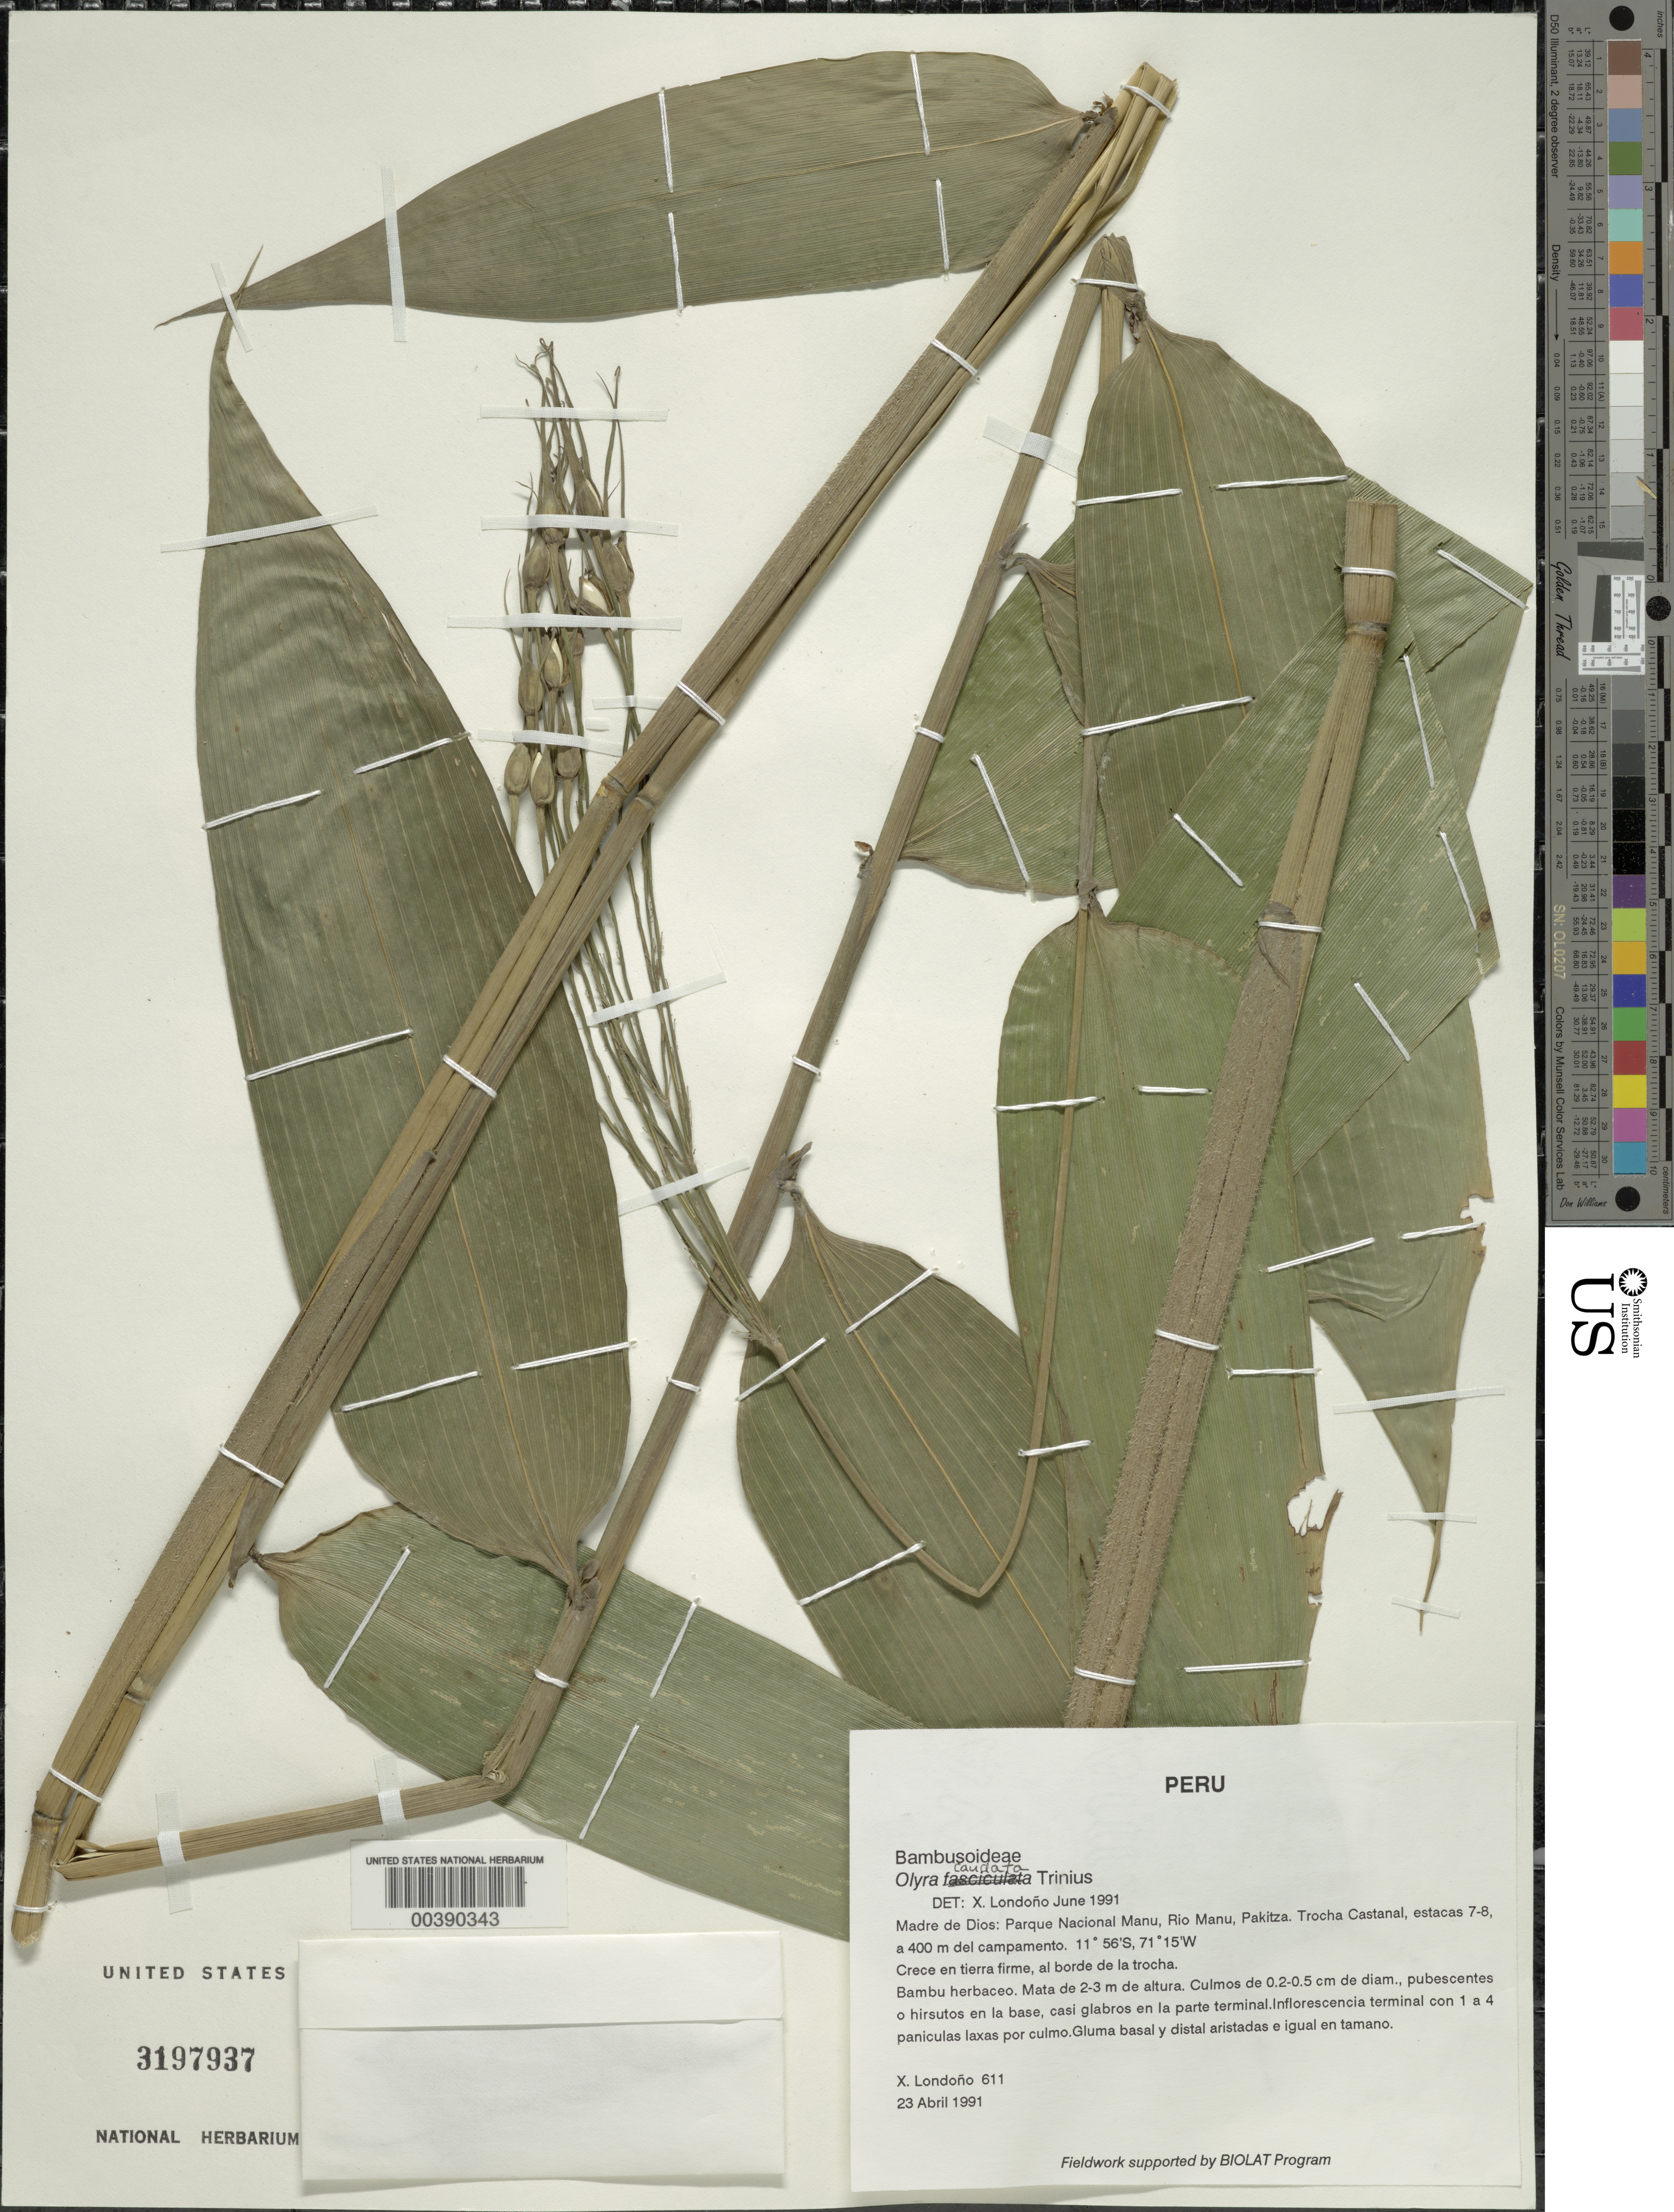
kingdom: Plantae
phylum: Tracheophyta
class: Liliopsida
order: Poales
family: Poaceae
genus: Olyra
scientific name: Olyra caudata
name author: Trin.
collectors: X. Londoño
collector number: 611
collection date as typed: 23 Apr 1991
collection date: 1991-04-23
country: Peru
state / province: Madre de Dios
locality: Parque nacional manu, rio manu, pakitza; trocha castanal, estacas 7-8, 1 400m del campamento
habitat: Tierra firme, al borde de la trocha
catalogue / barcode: US 3197937